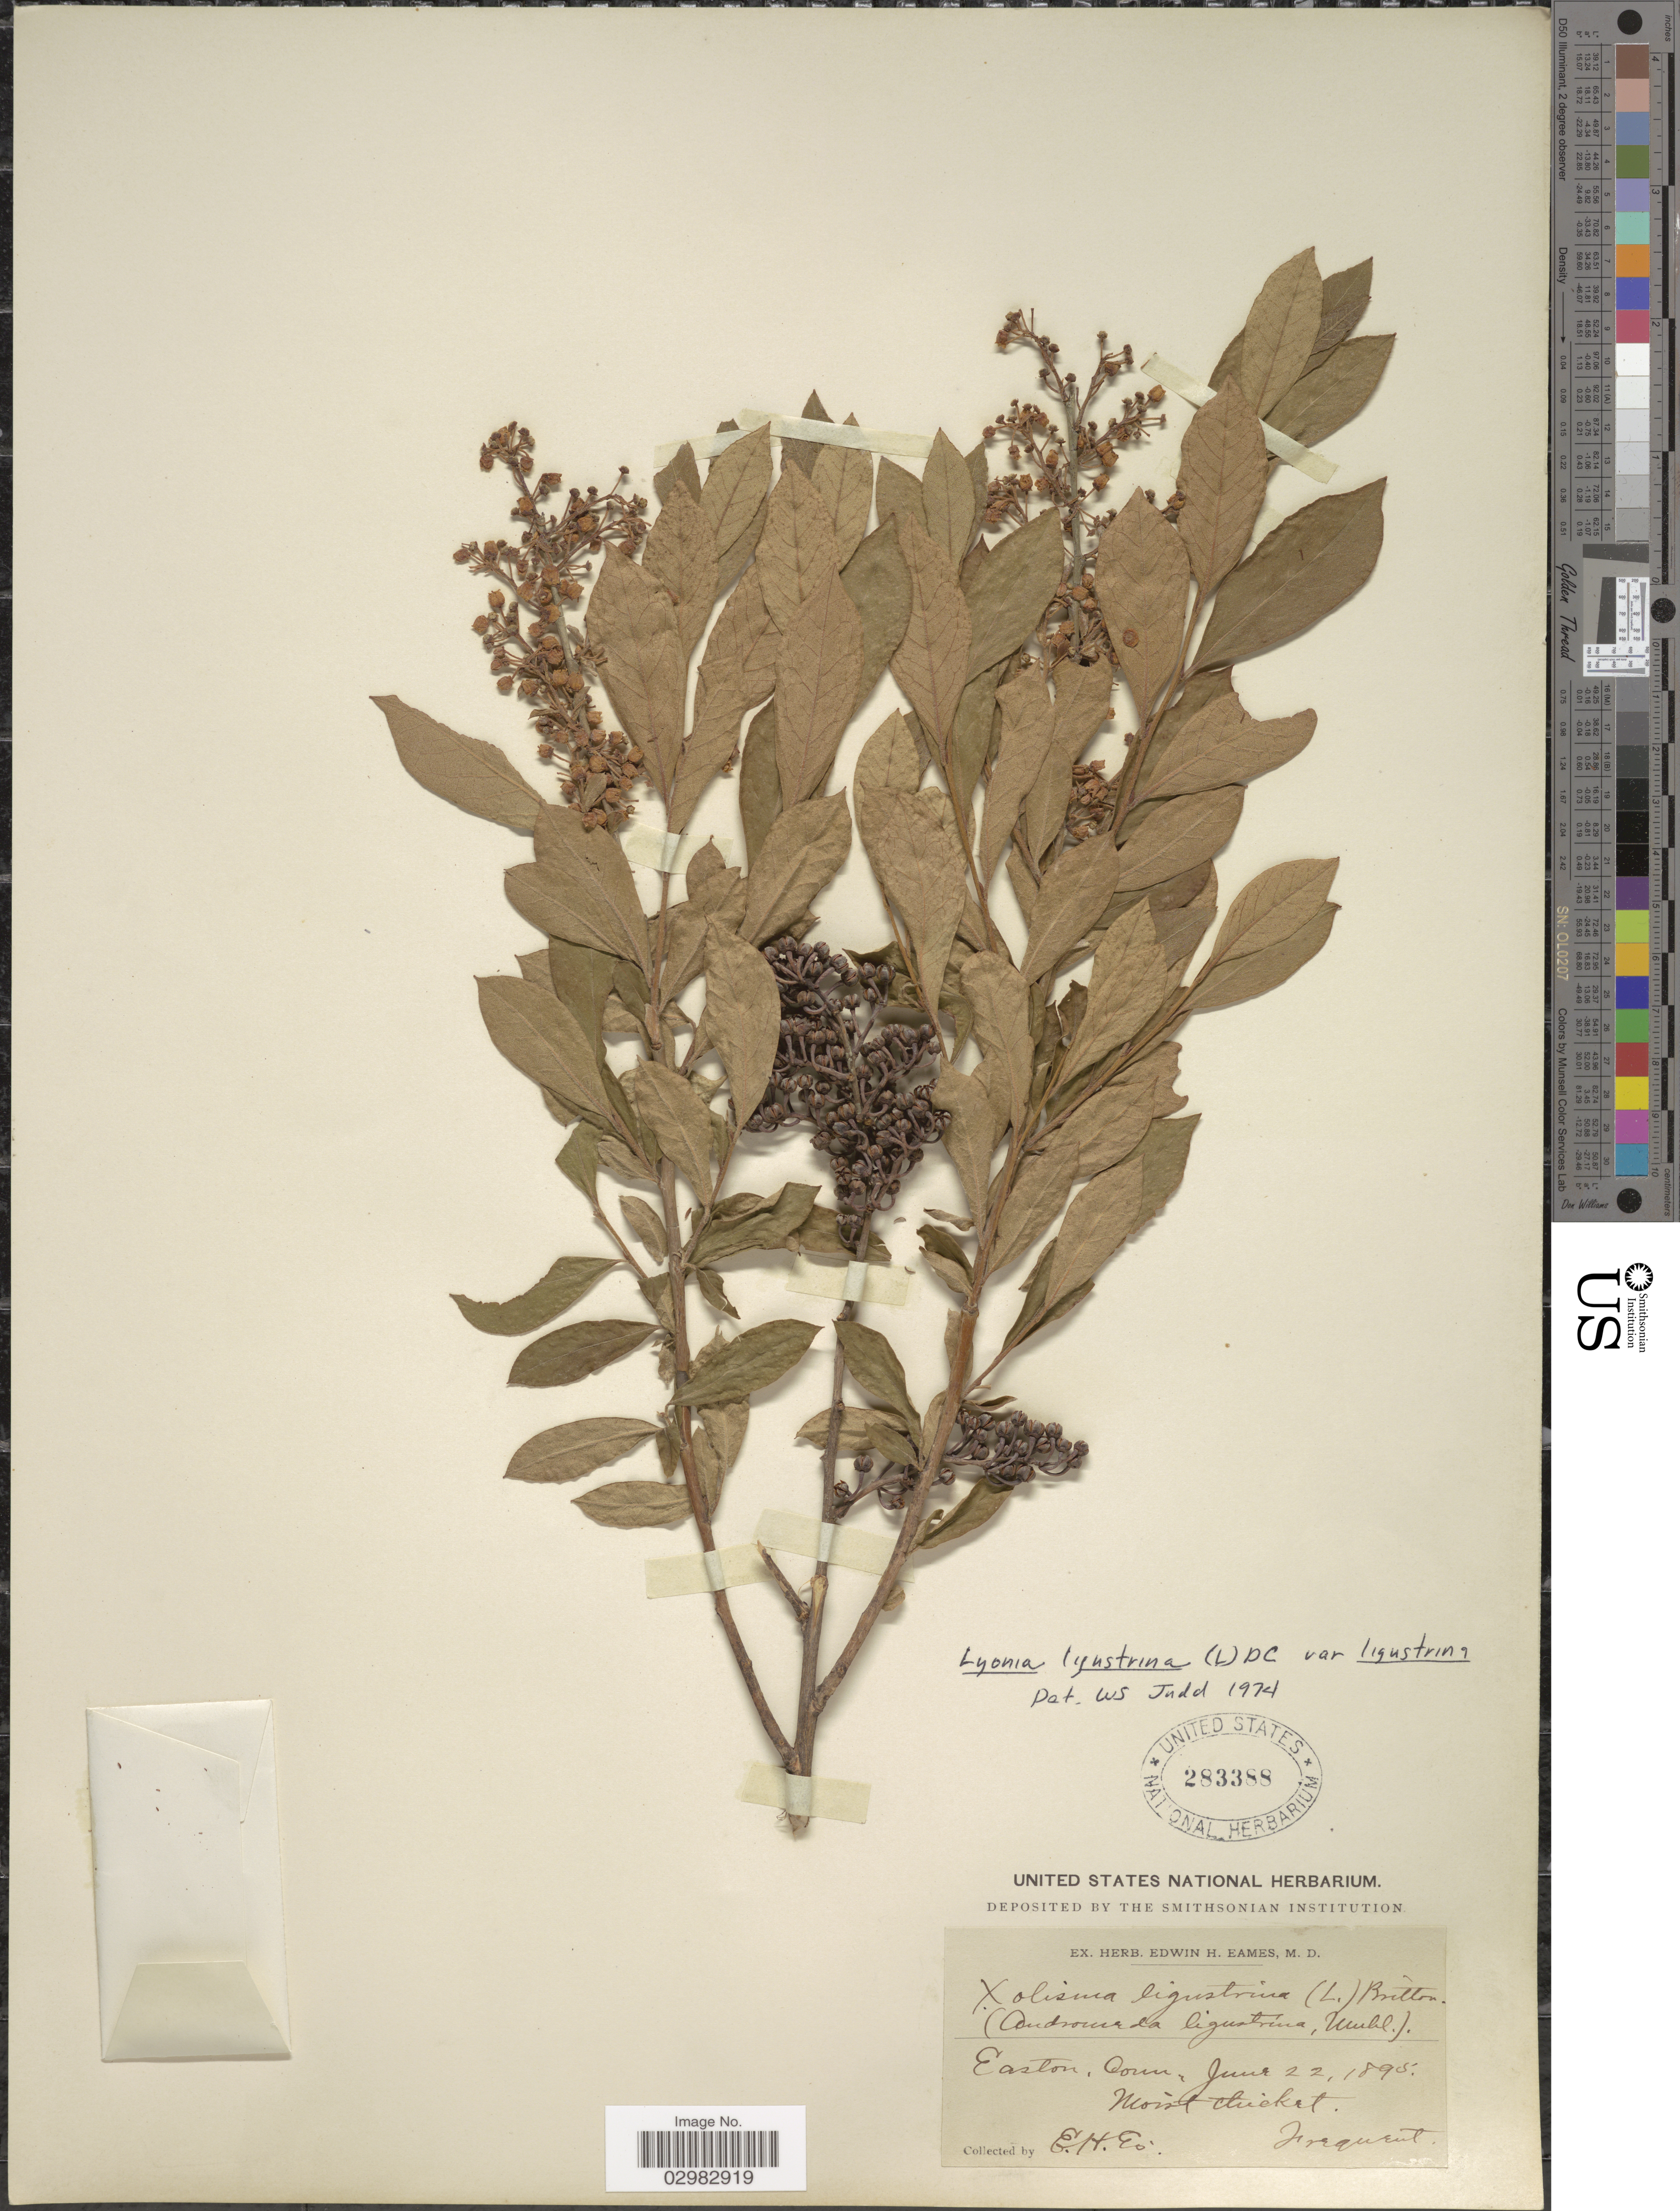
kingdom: Plantae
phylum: Tracheophyta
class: Magnoliopsida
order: Ericales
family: Ericaceae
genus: Lyonia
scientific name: Lyonia ligustrina var. ligustrina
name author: (L.) DC.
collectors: E. H. Eames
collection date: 1895-06-22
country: United States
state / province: Connecticut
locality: Easton, Conn.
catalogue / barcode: US 283388